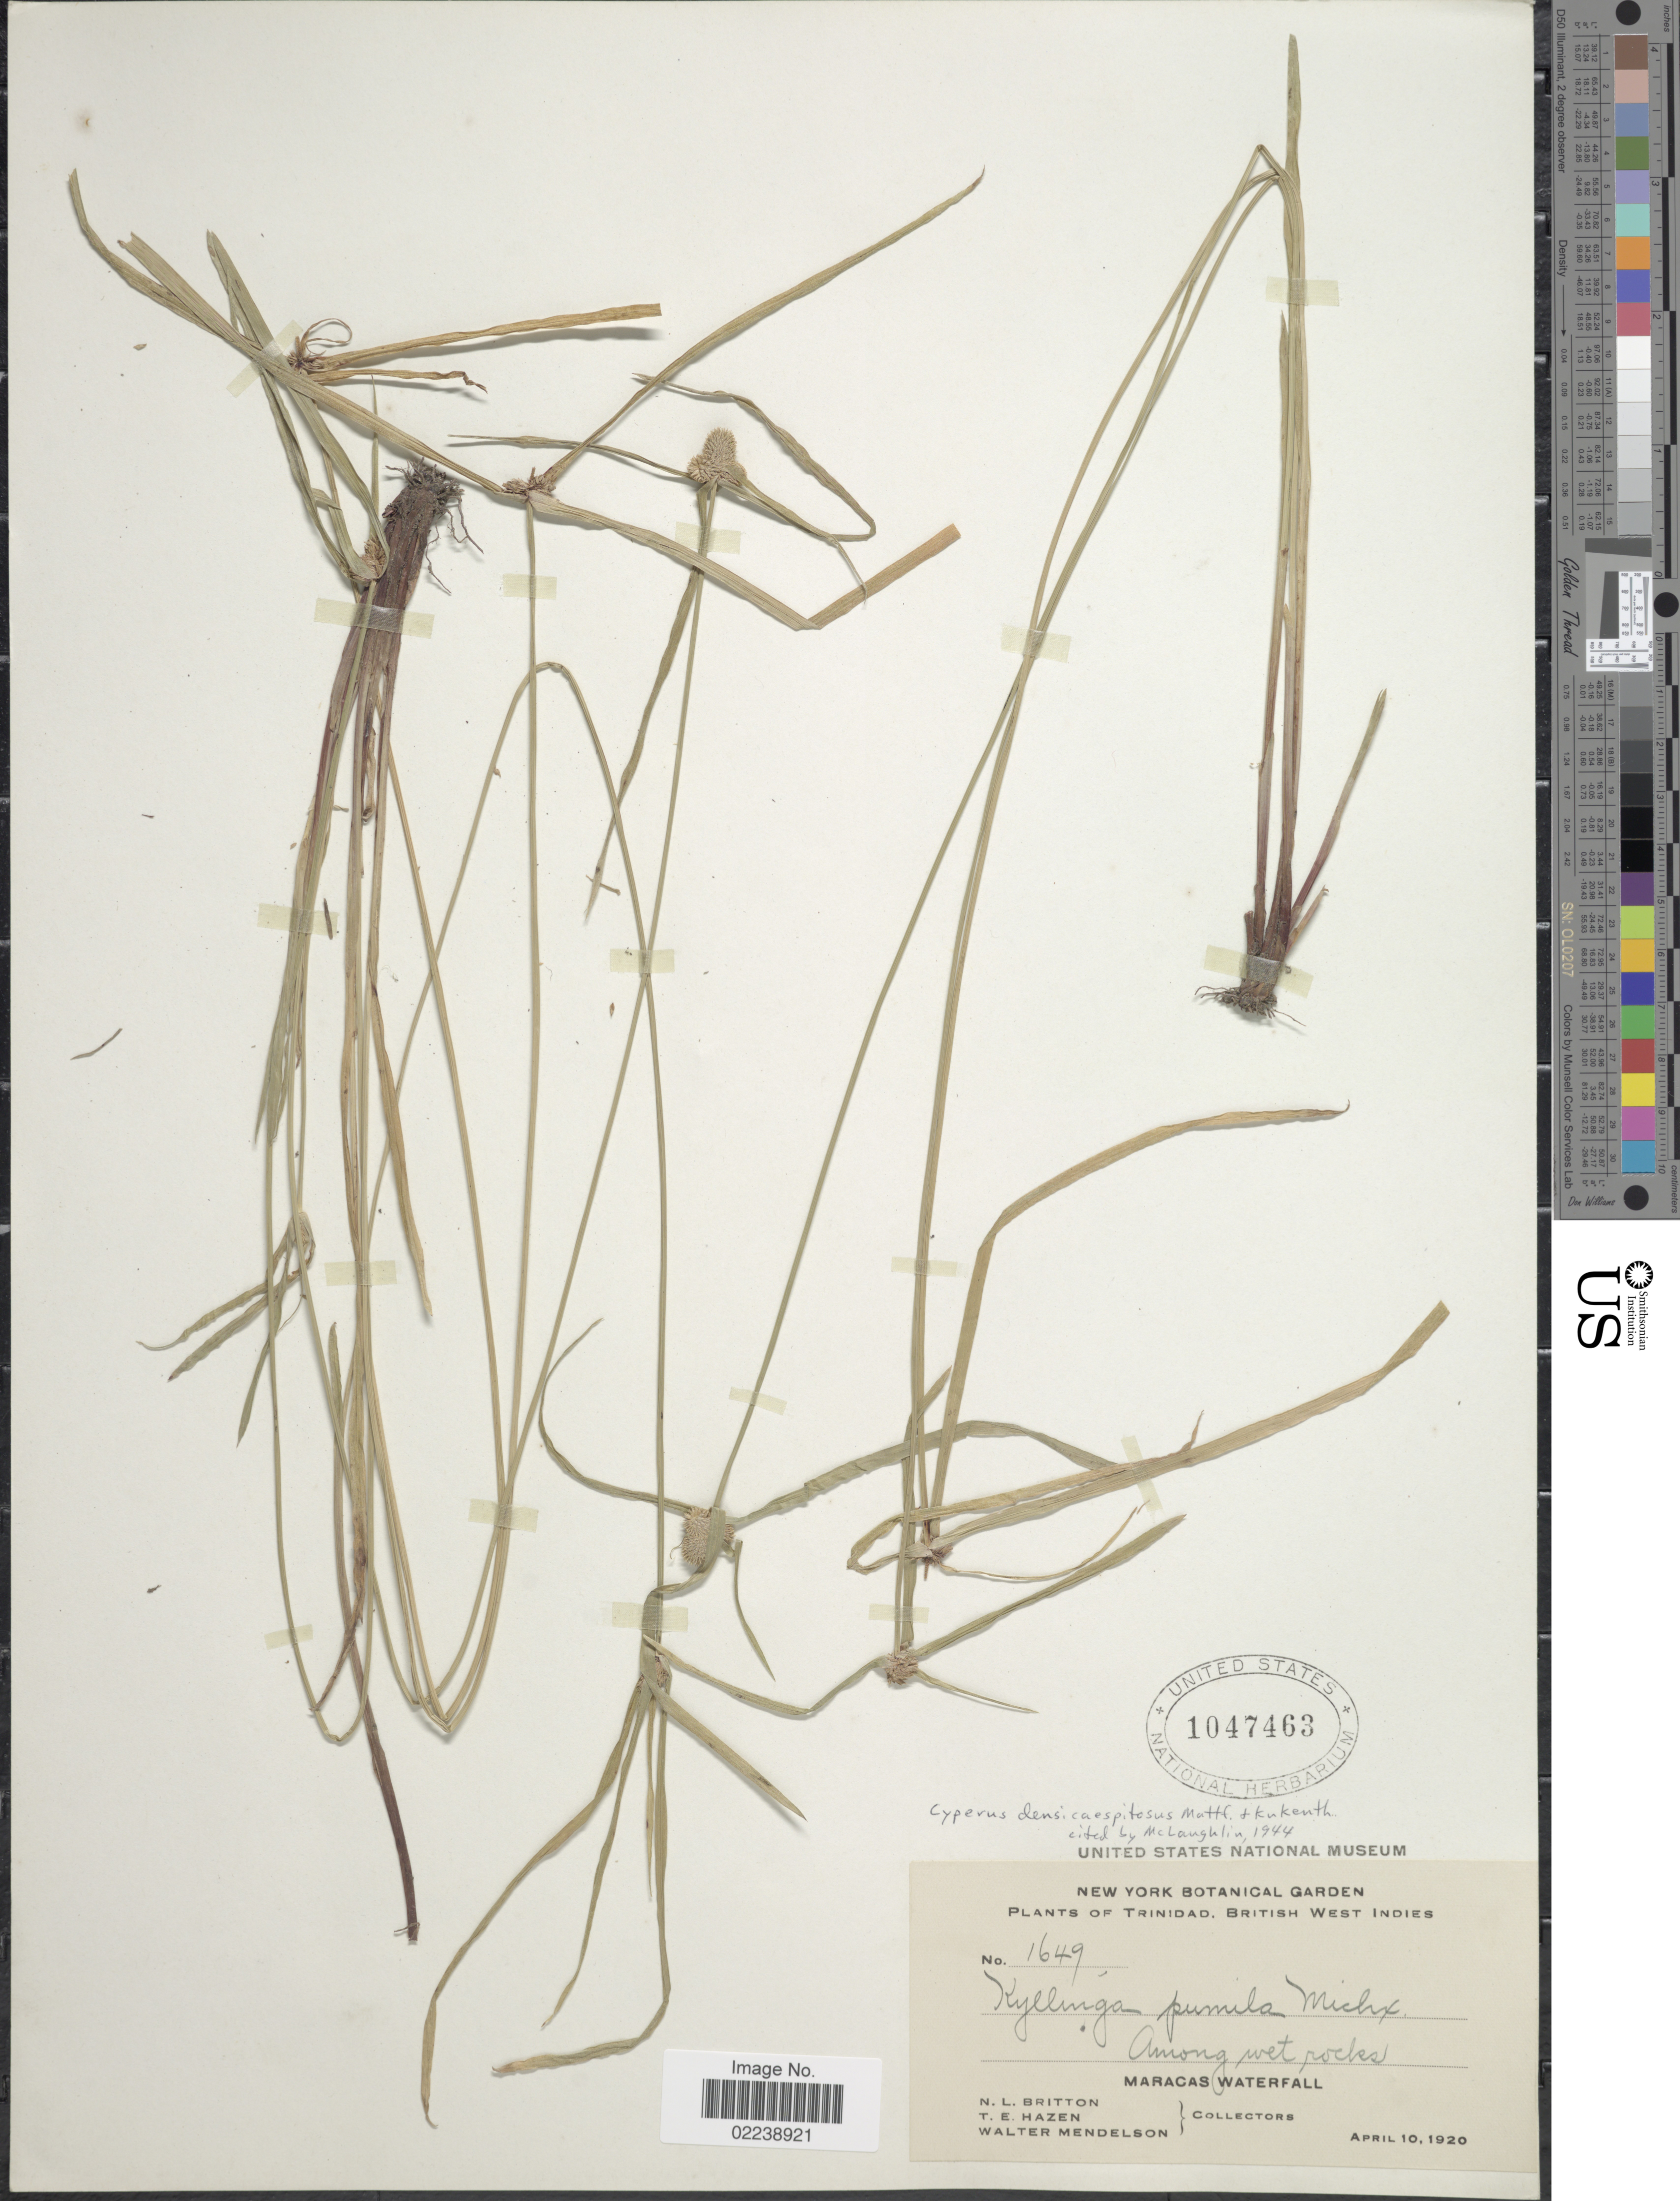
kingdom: Plantae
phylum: Tracheophyta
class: Liliopsida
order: Poales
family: Cyperaceae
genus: Cyperus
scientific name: Cyperus hortensis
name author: (Salzm. ex Steud.) Dorr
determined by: Strong, Mark T., (BOT), Smithsonian Institution - National Museum of Natural History (UNITED STATES)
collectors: N. Britton, T. E. Hazen & W. Mendelson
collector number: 1649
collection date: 1920-04-10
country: Trinidad and Tobago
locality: Trinidad, British West Indies, Maracas Waterfall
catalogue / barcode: US 1047463